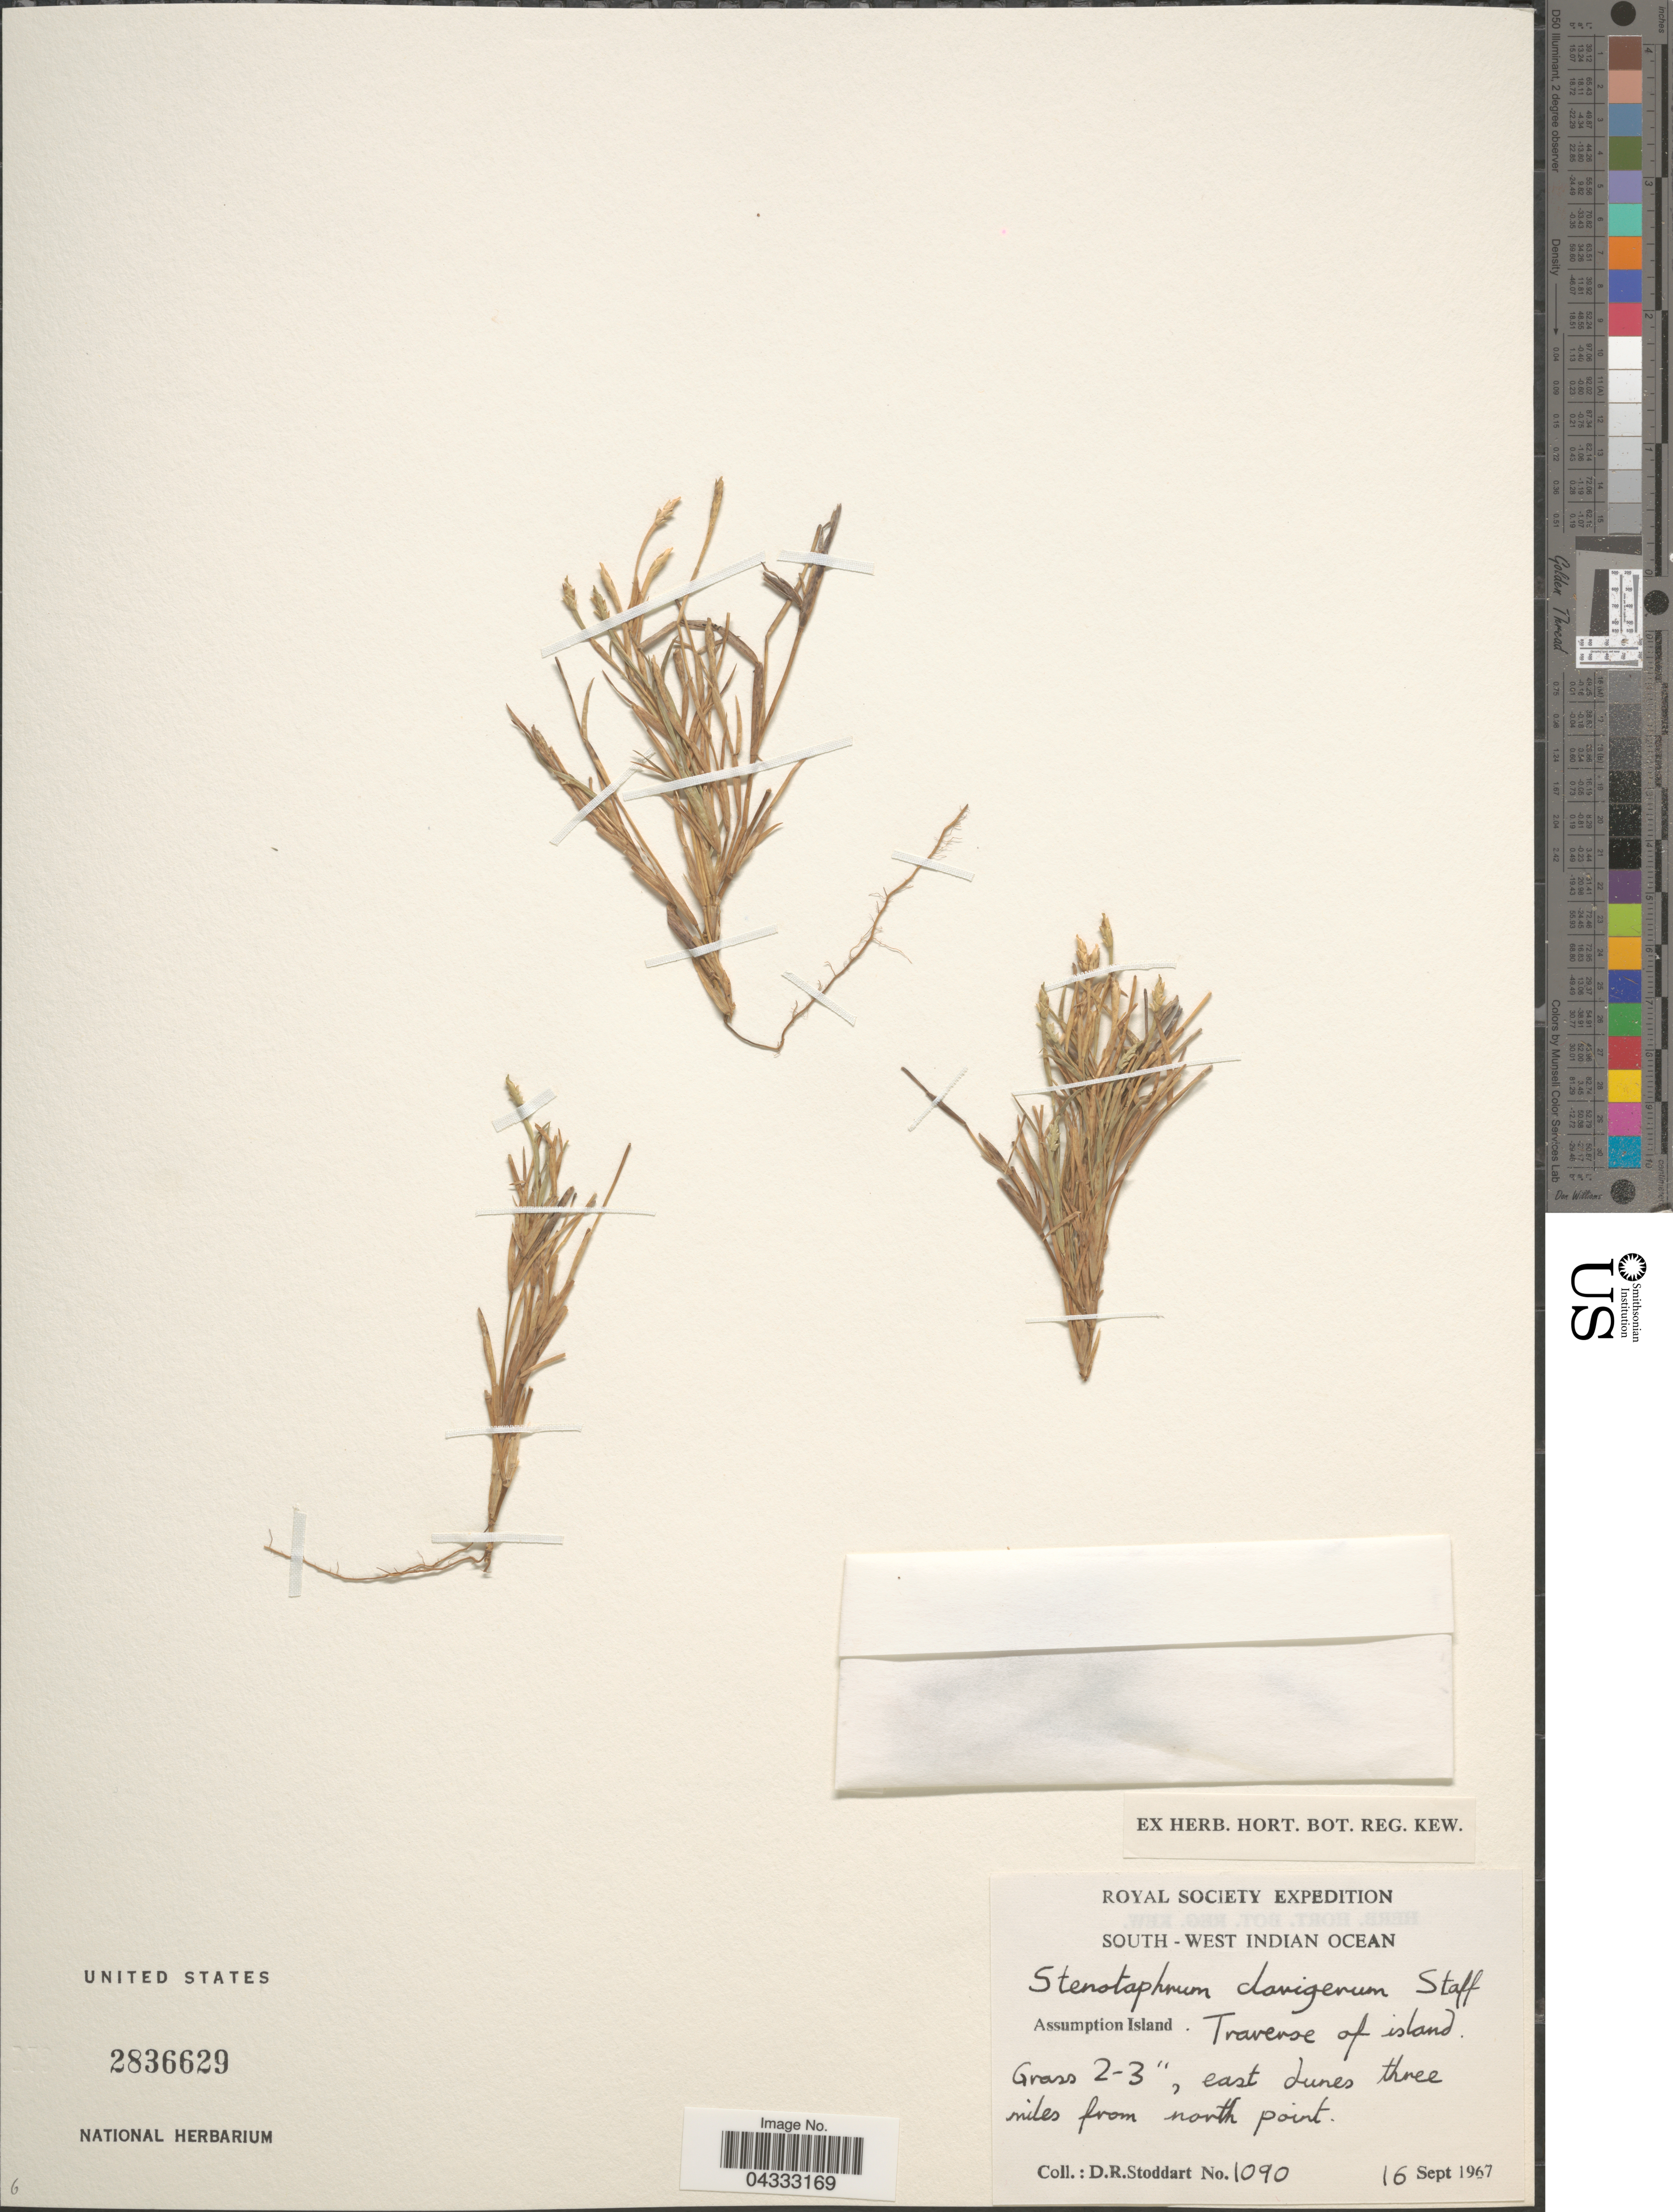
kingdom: Plantae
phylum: Tracheophyta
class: Liliopsida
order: Poales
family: Poaceae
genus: Stenotaphrum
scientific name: Stenotaphrum clavigerum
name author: Stapf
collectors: D. R. Stoddart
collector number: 1090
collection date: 1967-09-16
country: Seychelles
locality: Royal Society Expedition. South-West Indian Ocean. Assumption Island. East dunes three miles from north point.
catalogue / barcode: US 2836629